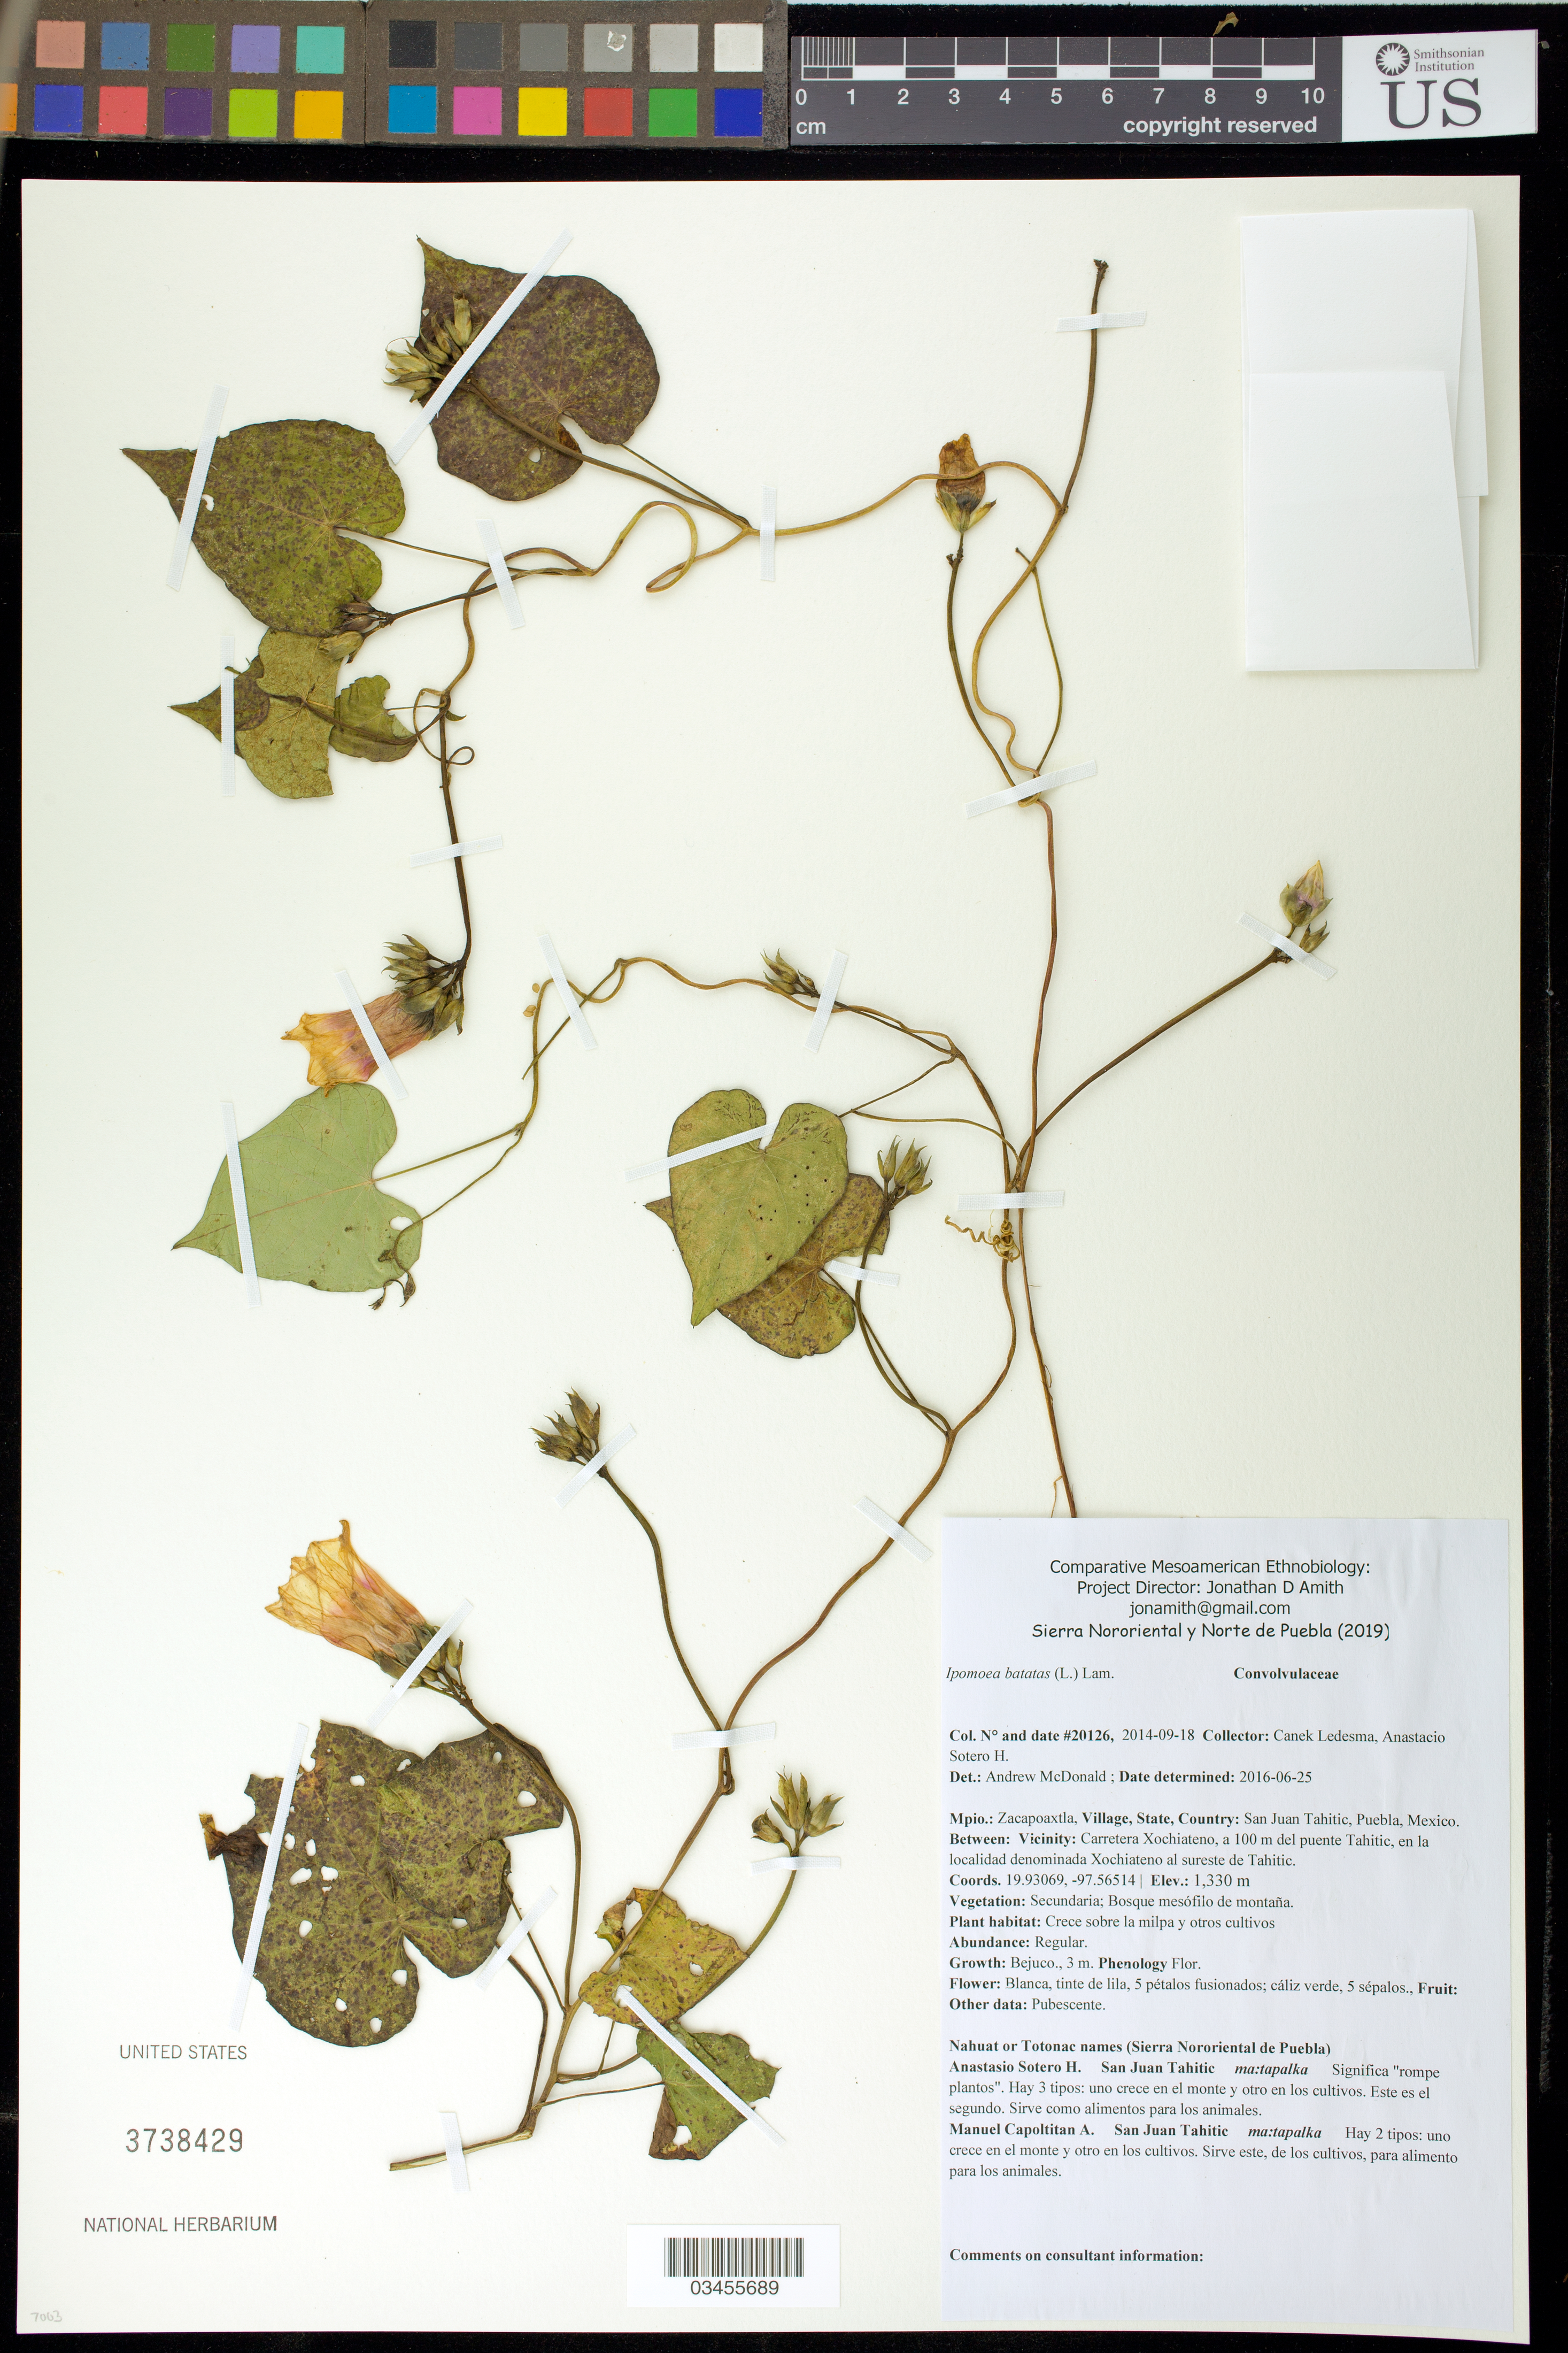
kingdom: Plantae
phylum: Tracheophyta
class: Magnoliopsida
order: Solanales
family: Convolvulaceae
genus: Ipomoea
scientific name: Ipomoea batatas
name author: (L.) Lam.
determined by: McDonald, A.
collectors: Canek Ledesma C.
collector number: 20126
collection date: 2014-09-18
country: México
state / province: Puebla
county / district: Zacapoaxtla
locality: PUEBLO: San Juan Tahitic; LOCALIDAD EXACTA: Carretera Xochiateno, a 100 m del puente Tahitic, en la localidad denominada Xochiateno al sureste de Tahitic.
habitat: Bosque mesófilo de montaña; crece sobre la milpa y otros cultivos.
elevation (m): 1330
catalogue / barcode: US 3738429